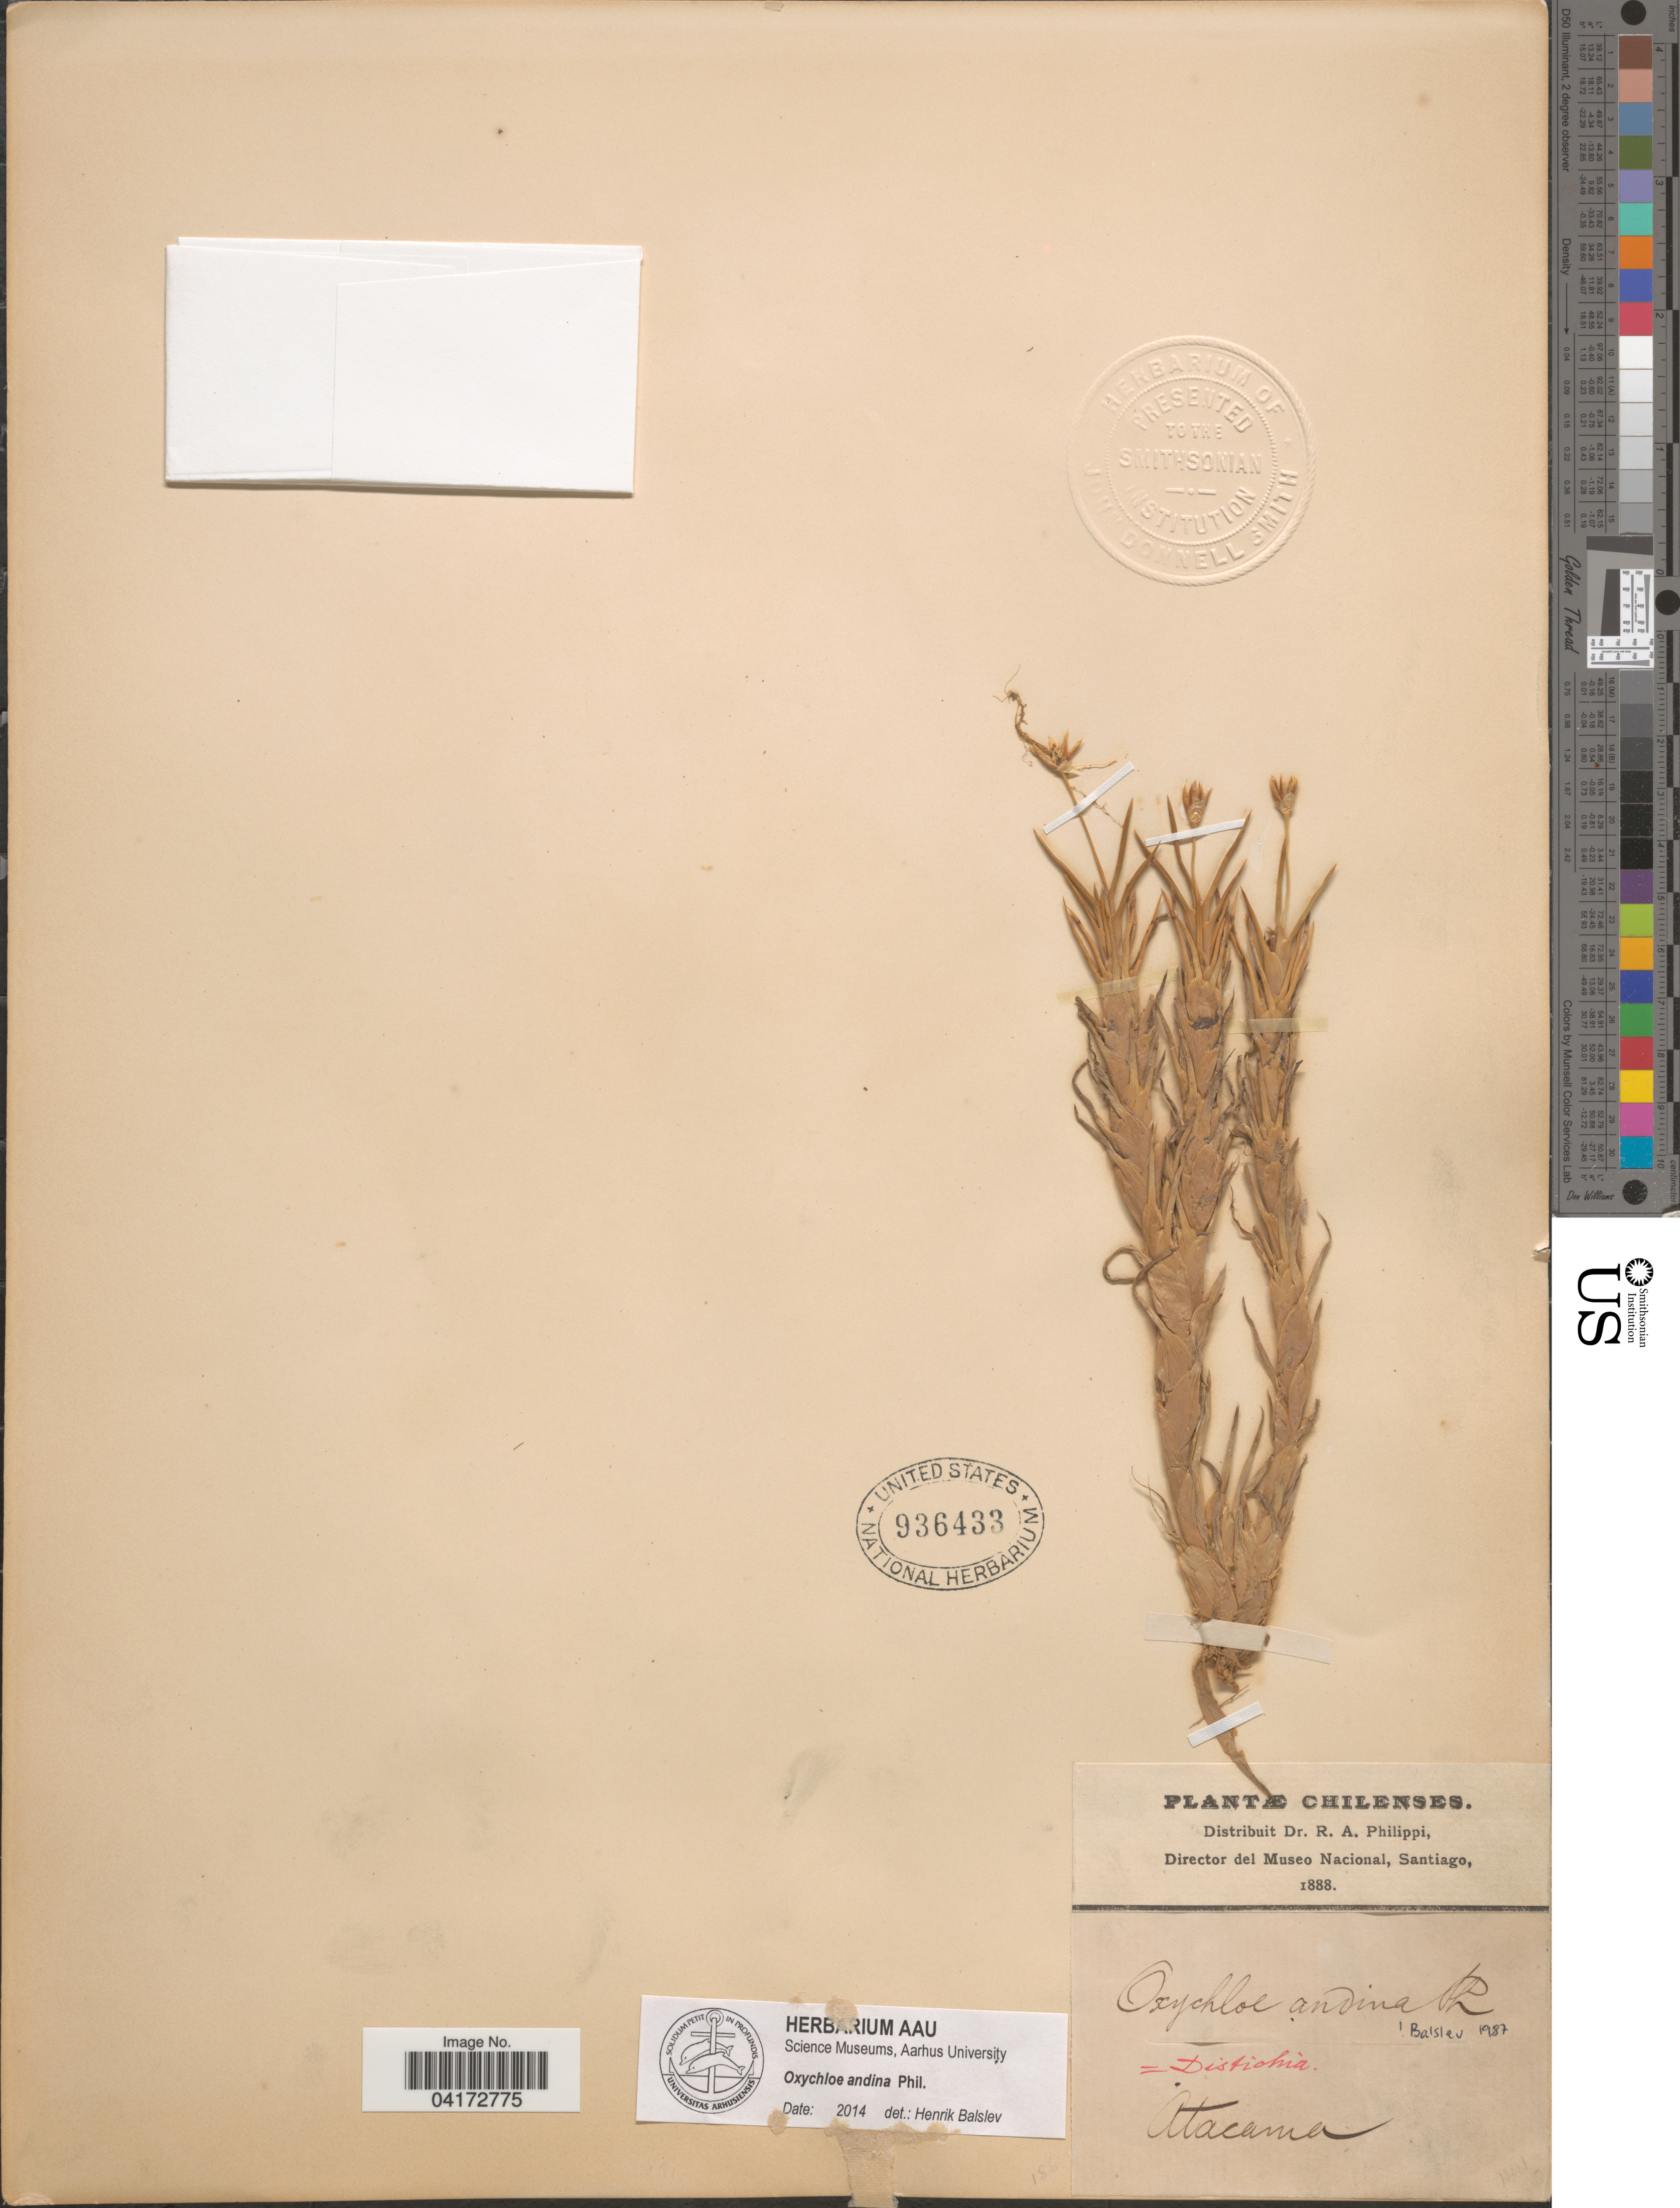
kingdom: Plantae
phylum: Tracheophyta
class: Liliopsida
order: Poales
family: Juncaceae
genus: Oxychloe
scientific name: Oxychloë andina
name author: Phil.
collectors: R. A. Philippi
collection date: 1888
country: Chile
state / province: Atacama (III)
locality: Chilenses. Atacama.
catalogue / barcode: US 936433